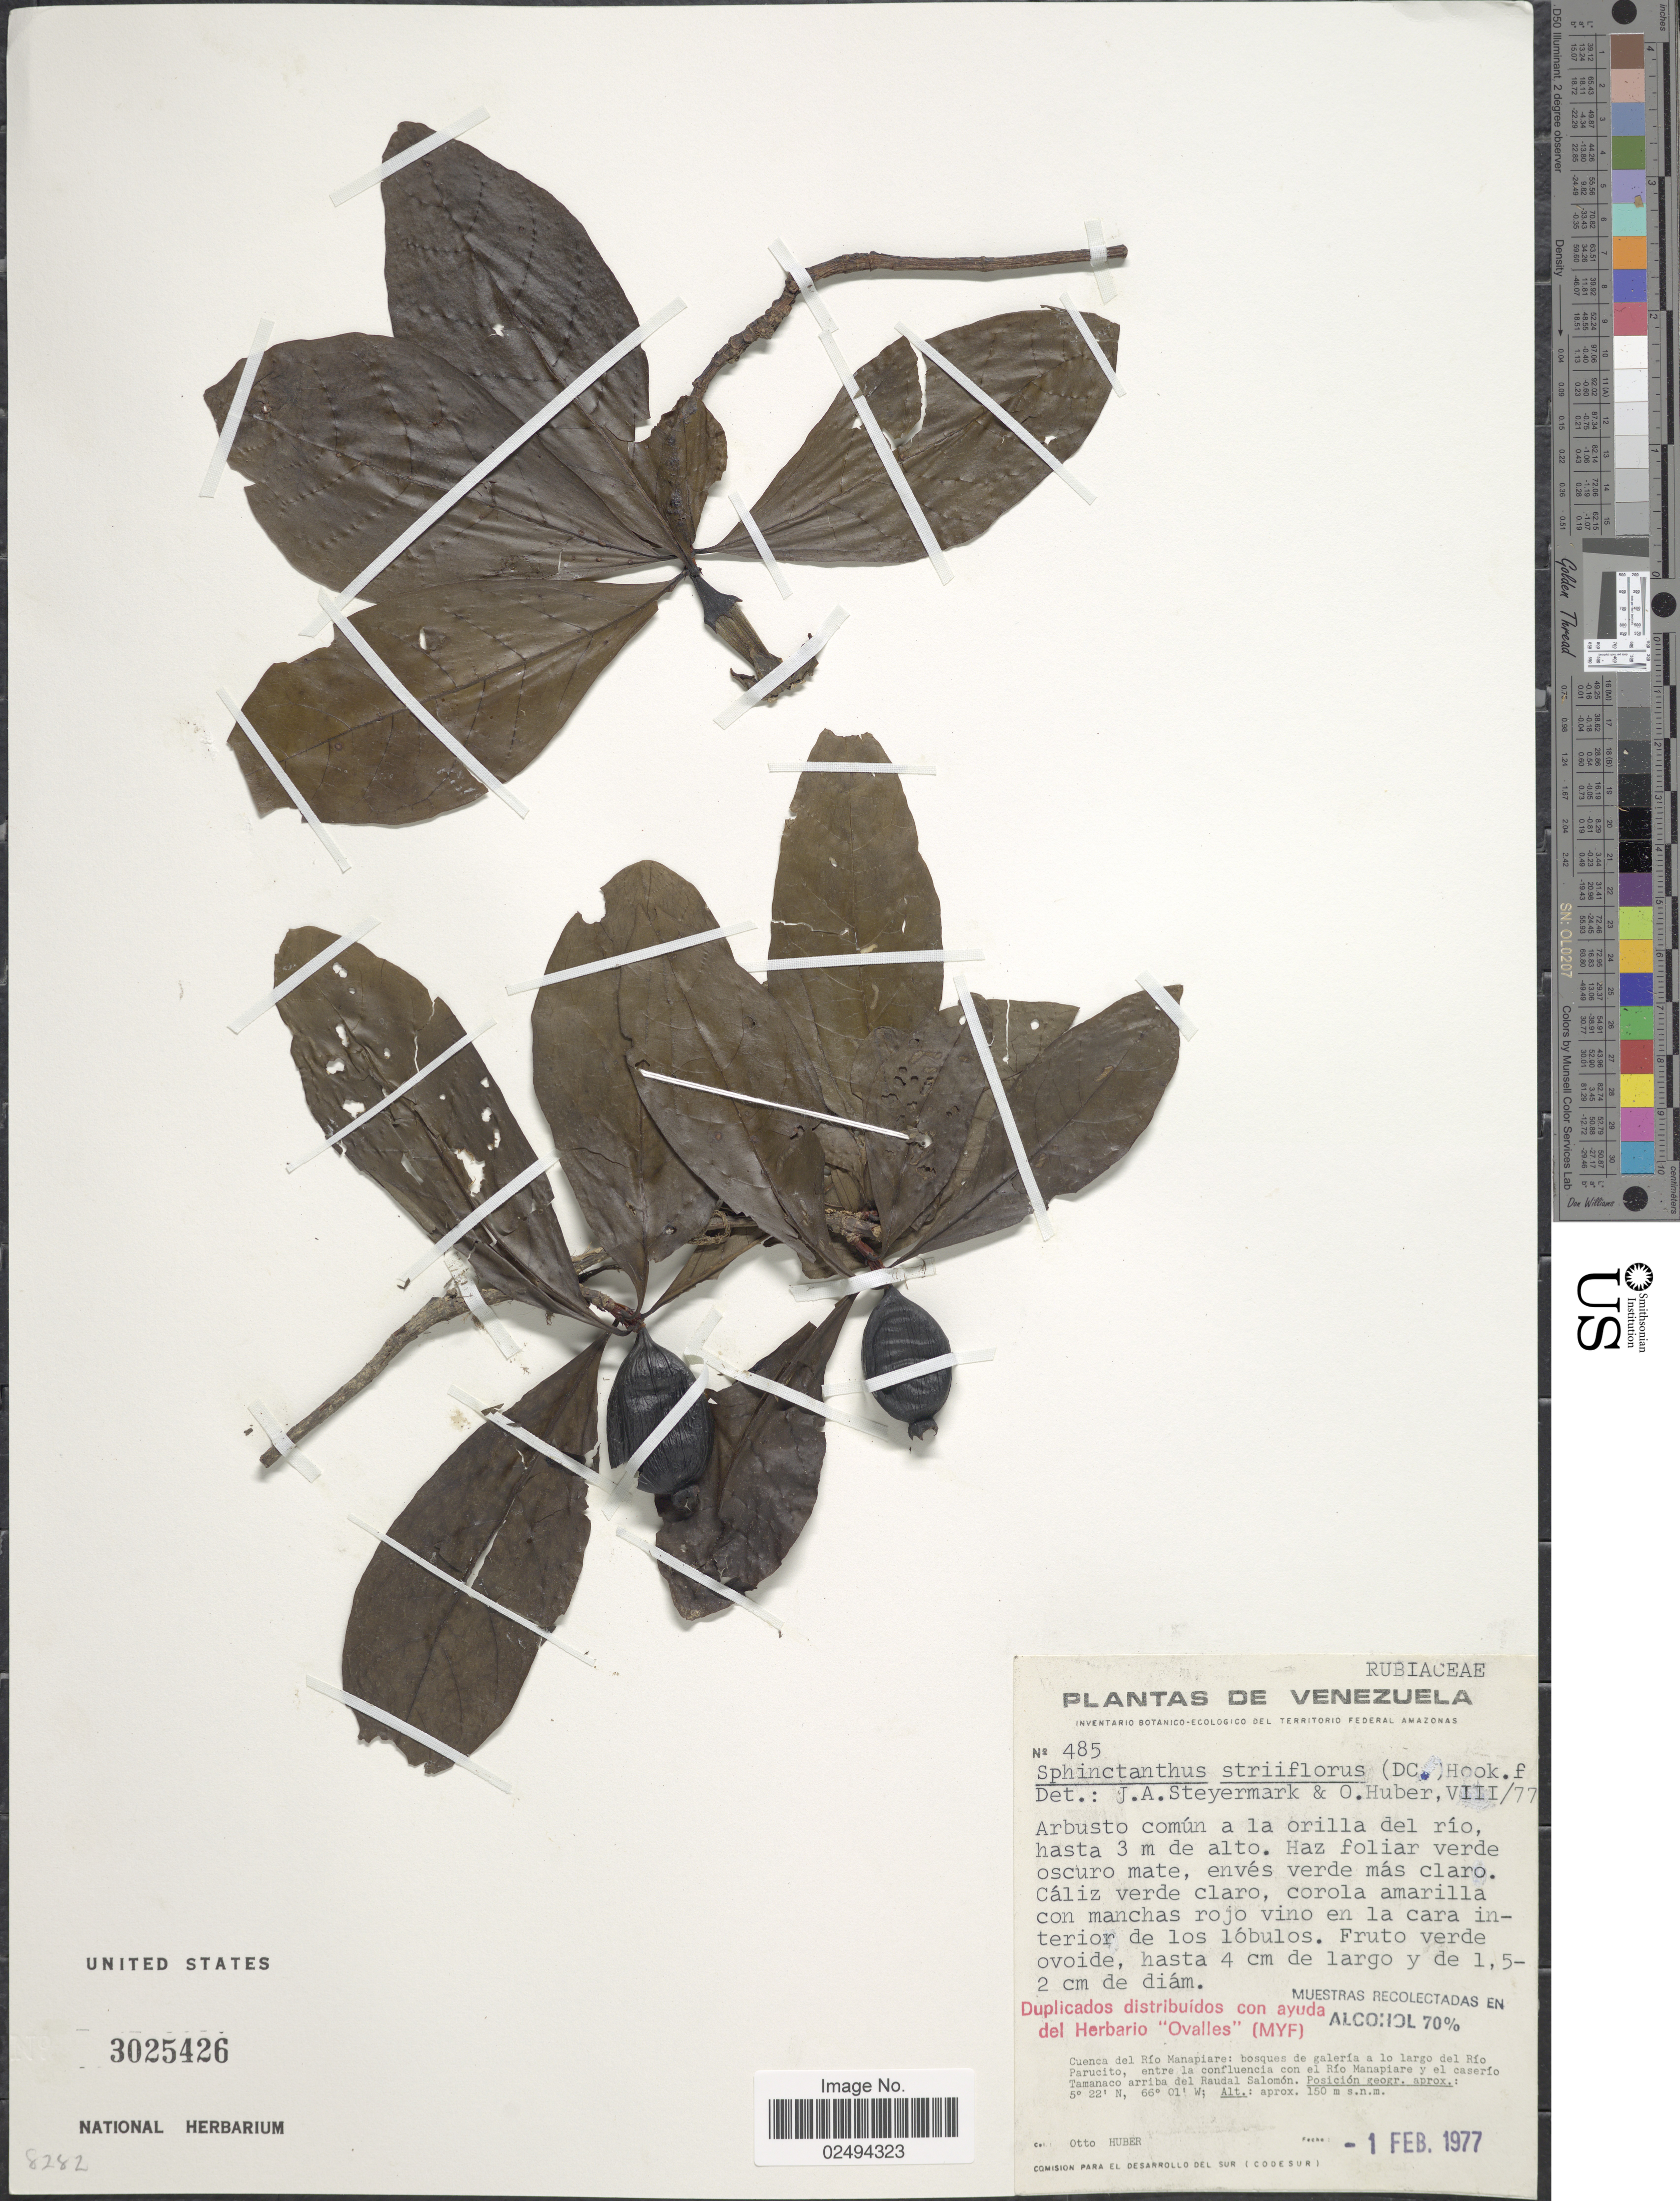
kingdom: Plantae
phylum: Tracheophyta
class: Magnoliopsida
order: Gentianales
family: Rubiaceae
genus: Sphinctanthus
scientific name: Sphinctanthus striiflorus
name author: (DC.) Hook. f. ex K. Schum.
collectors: O. Huber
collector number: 485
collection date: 1977-02-01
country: Venezuela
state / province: Amazonas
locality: Cuenca del Río Manapiare: bosques de galería a lo largo del Río Parucito, entre la confluencia con el Río Manapiare y el caserío Tamanaco arriba del Raudal Salomón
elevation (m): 1500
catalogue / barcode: US 3025426